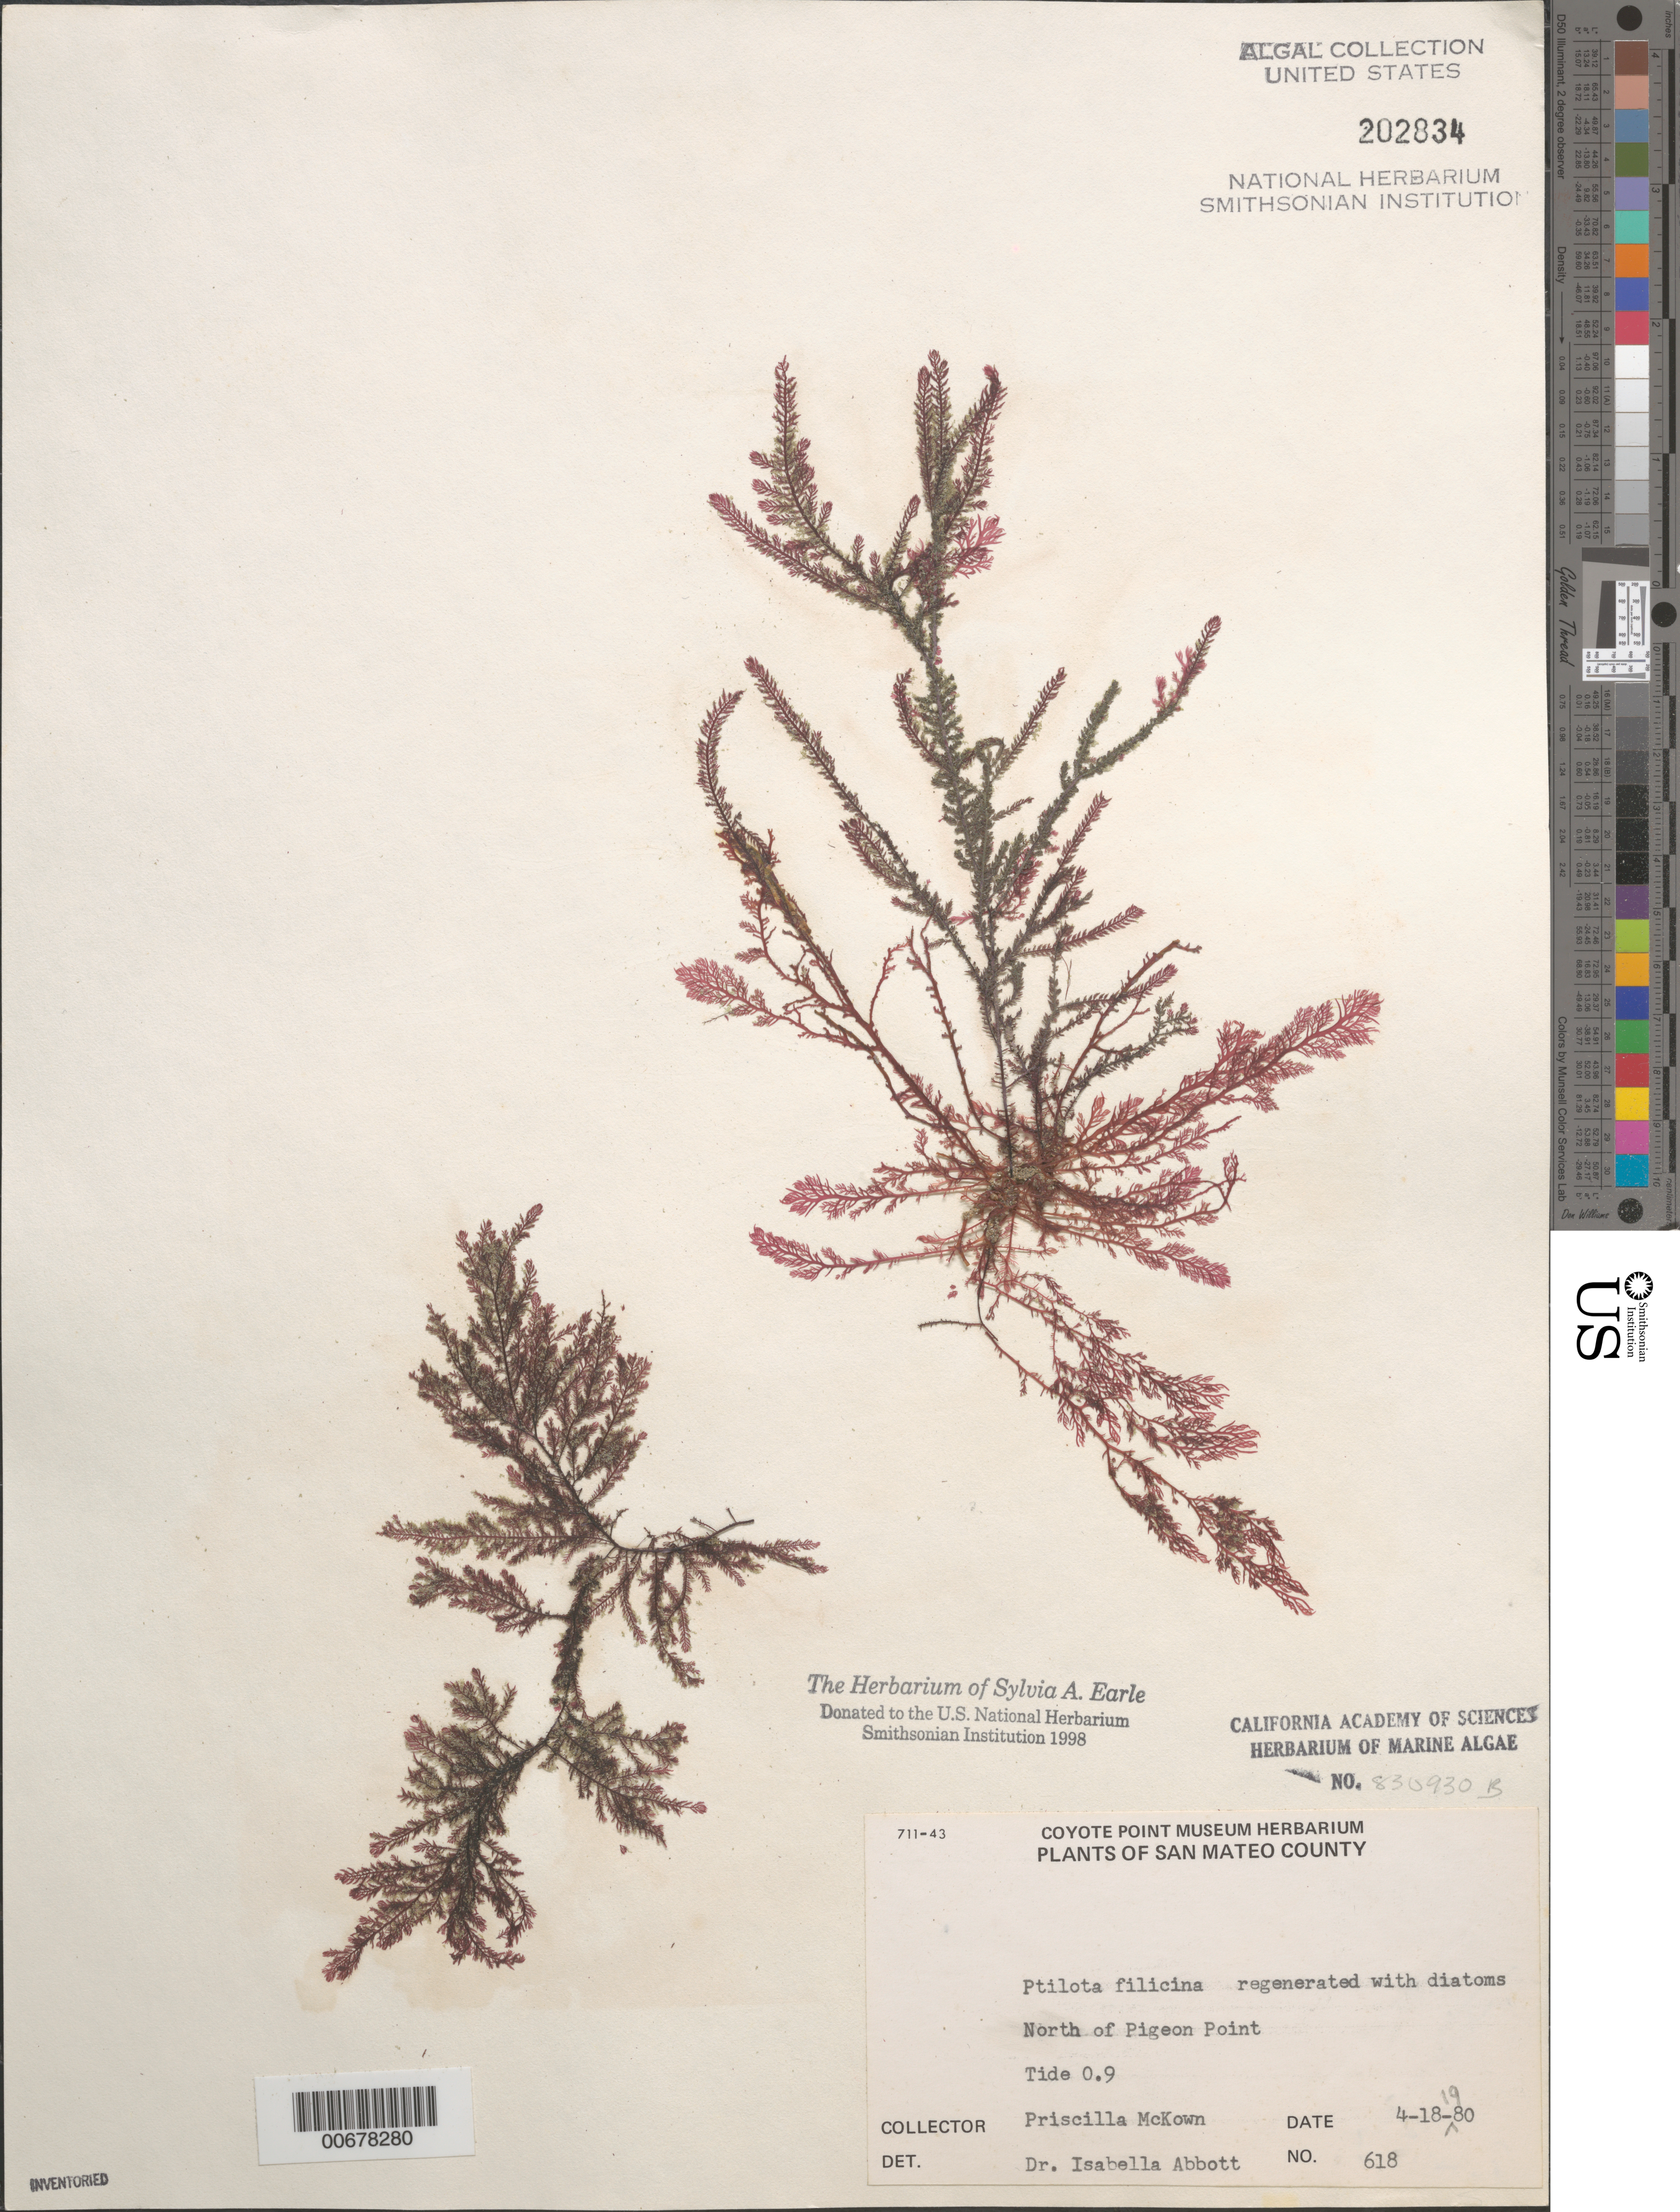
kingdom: Plantae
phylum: Rhodophyta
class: Florideophyceae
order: Ceramiales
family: Wrangeliaceae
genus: Ptilota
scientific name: Ptilota filicina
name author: J. Agardh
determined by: Abbott, Isabella A.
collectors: P. McKown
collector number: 618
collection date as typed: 18 Apr 1980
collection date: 1980-04-18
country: United States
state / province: California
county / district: San Mateo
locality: North of Pigeon Point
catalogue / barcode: US 202834